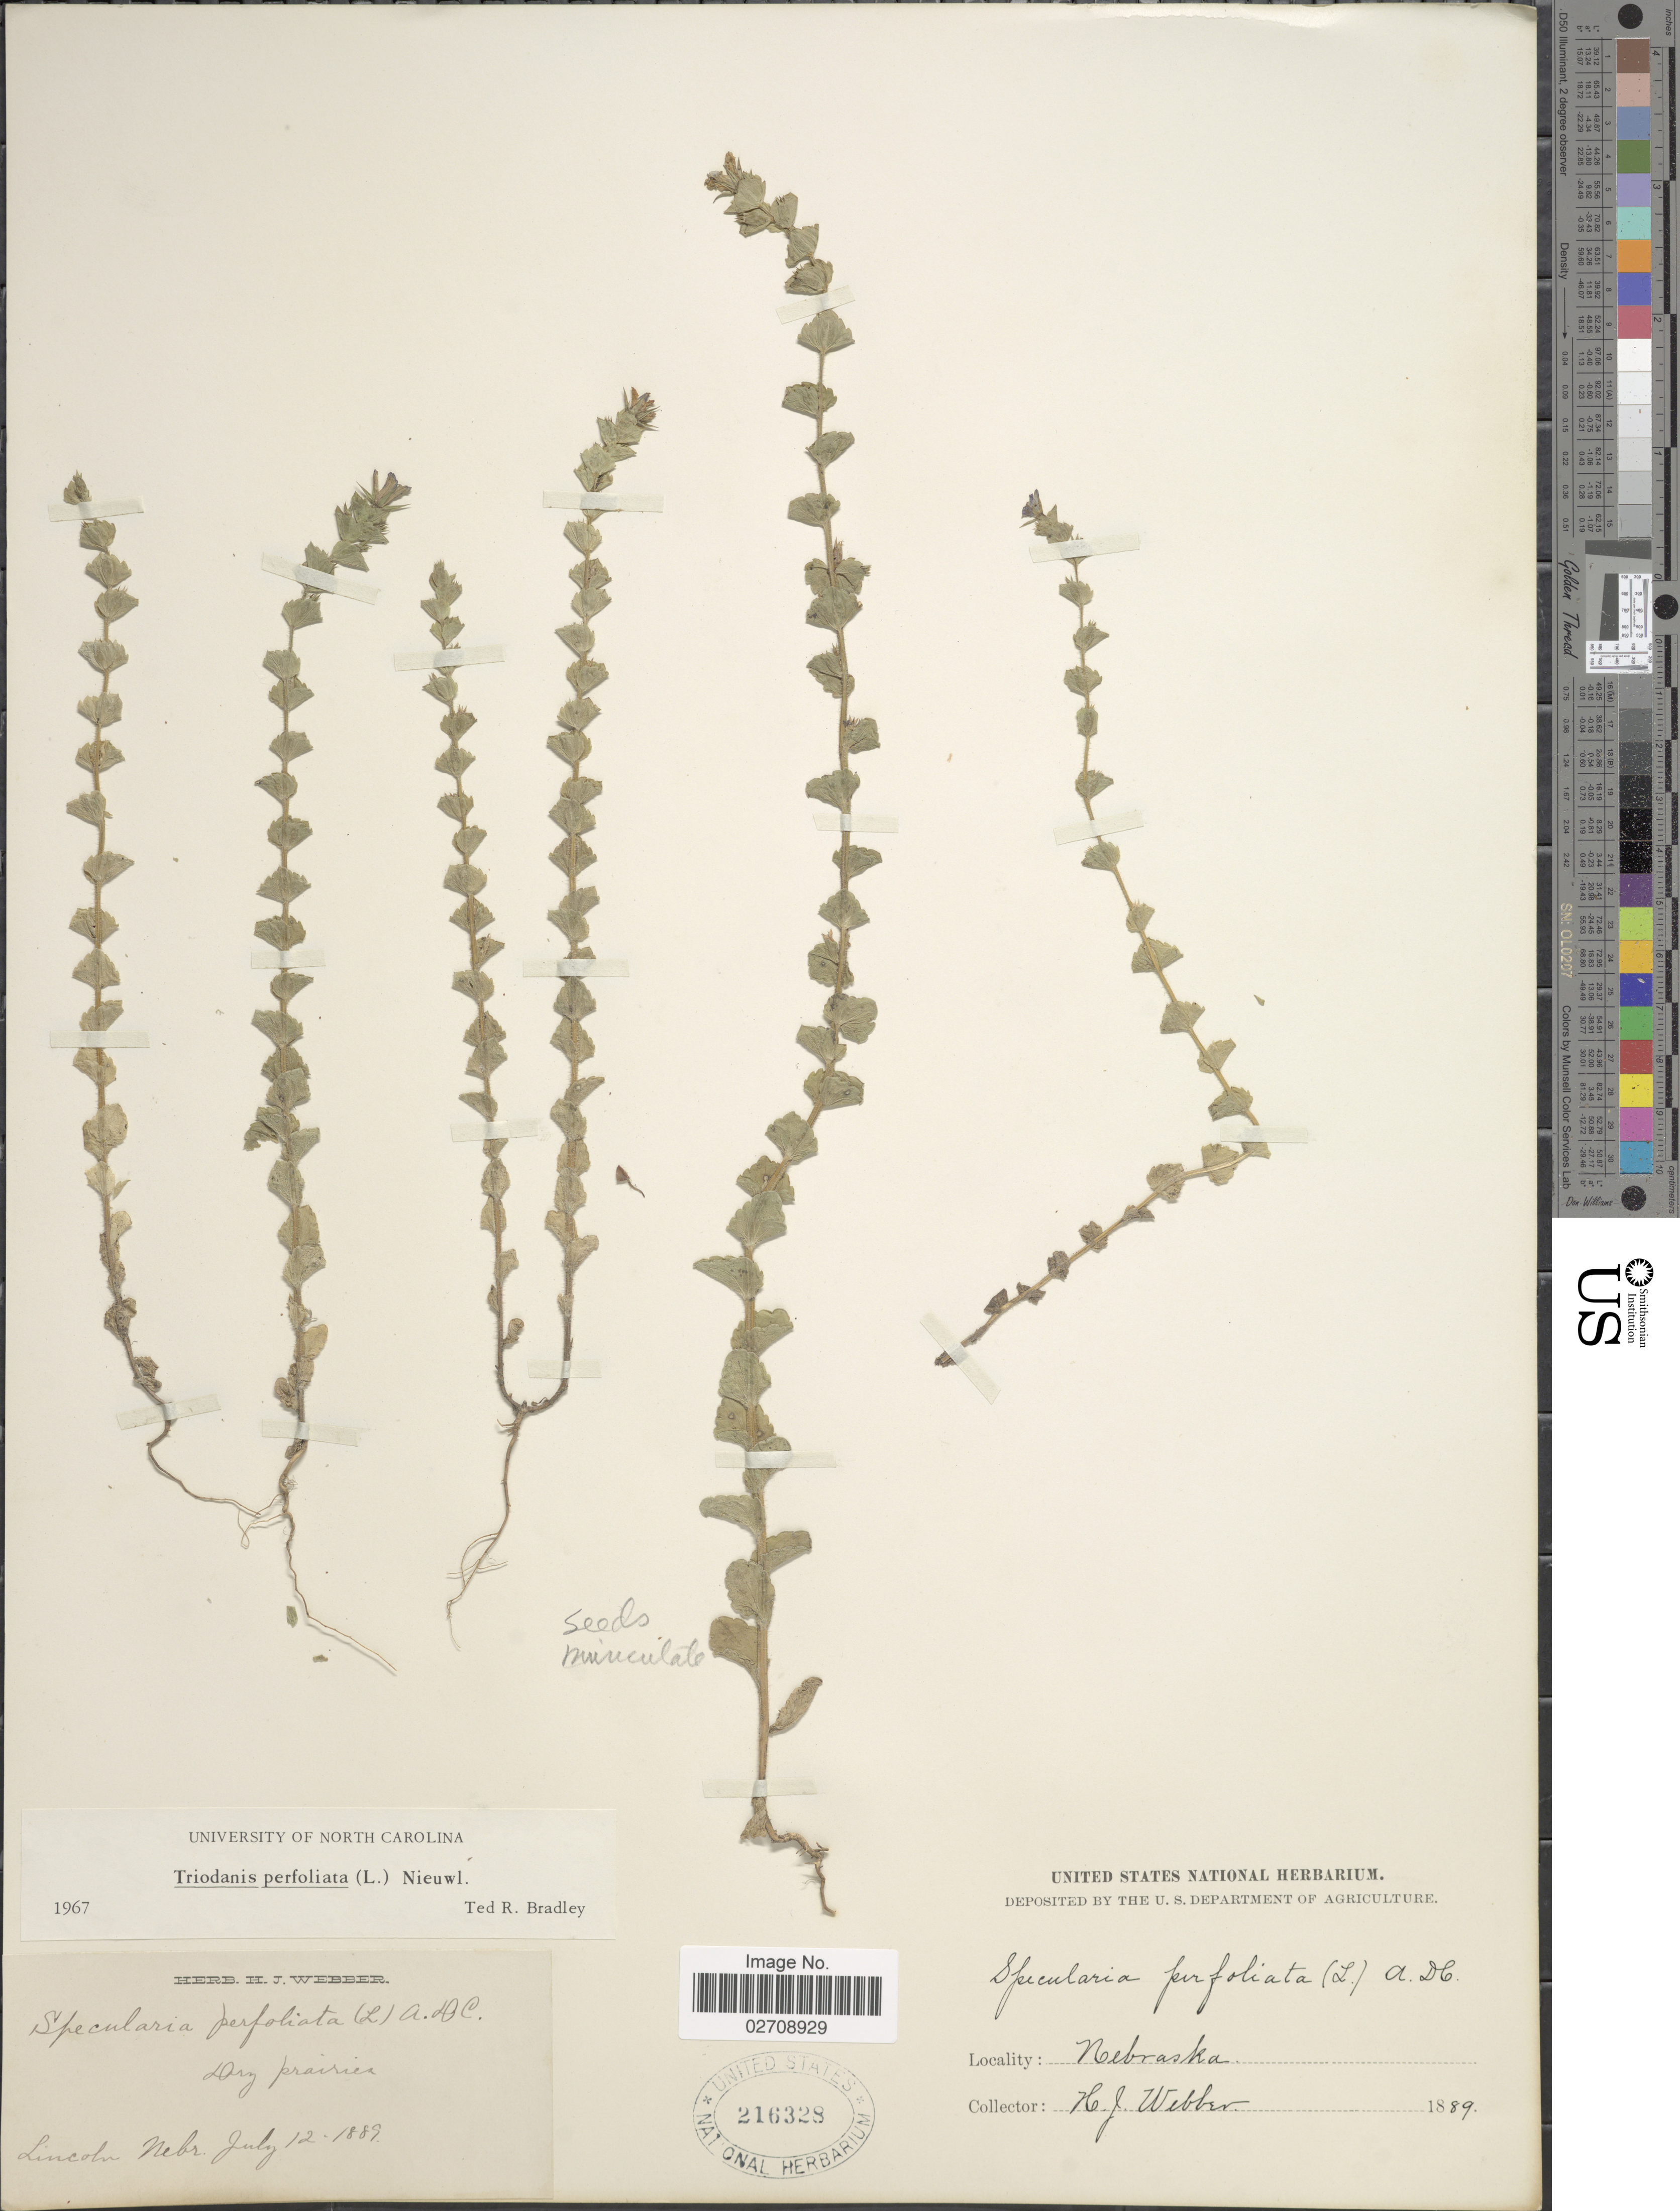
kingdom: Plantae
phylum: Tracheophyta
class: Magnoliopsida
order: Asterales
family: Campanulaceae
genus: Triodanis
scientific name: Triodanis perfoliata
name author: (L.) Nieuwl.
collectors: H. Webber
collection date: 1889-07-12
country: United States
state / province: Nebraska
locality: Lincoln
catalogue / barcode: US 216328